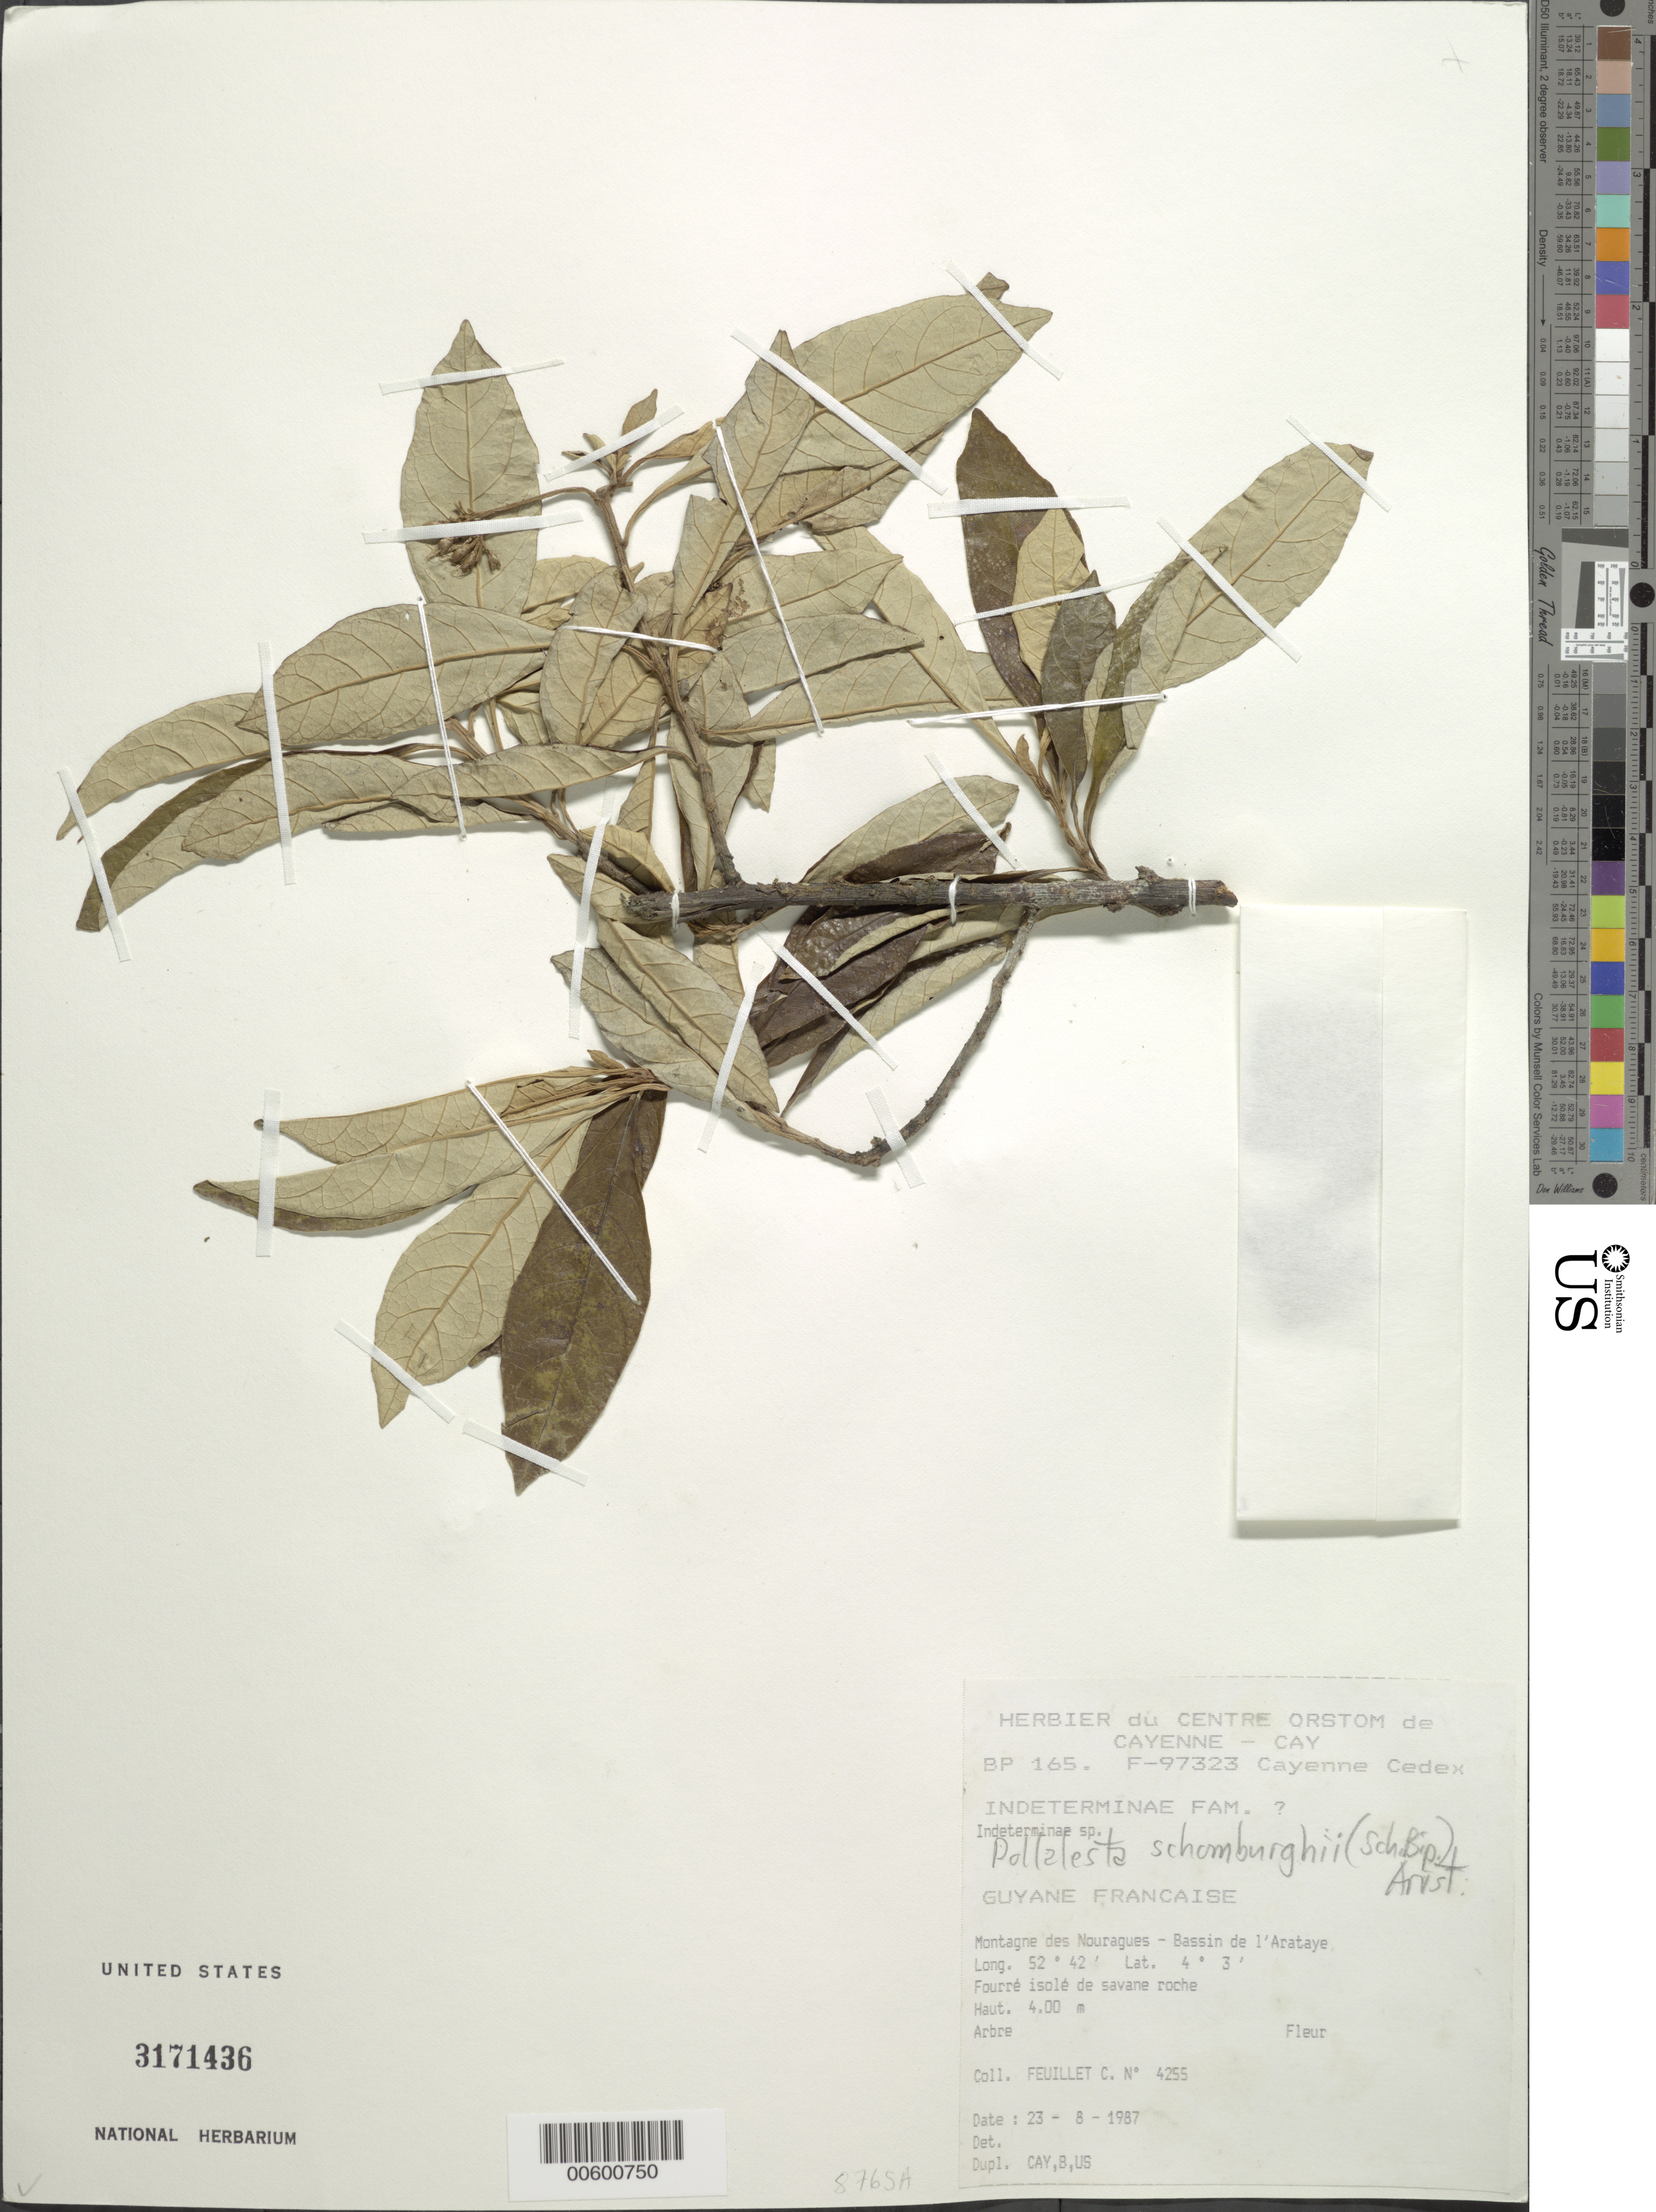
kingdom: Plantae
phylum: Tracheophyta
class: Magnoliopsida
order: Asterales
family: Asteraceae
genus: Piptocoma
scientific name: Piptocoma schomburgkii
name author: (Sch. Bip.) Pruski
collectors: C. Feuillet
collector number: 4255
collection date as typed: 28 Aug 1987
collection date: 1987-08-28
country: French Guiana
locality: Station des Nouragues, Bassin de l'Approuague, Arataye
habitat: Fourré isolé de savane roche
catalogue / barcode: US 3171436